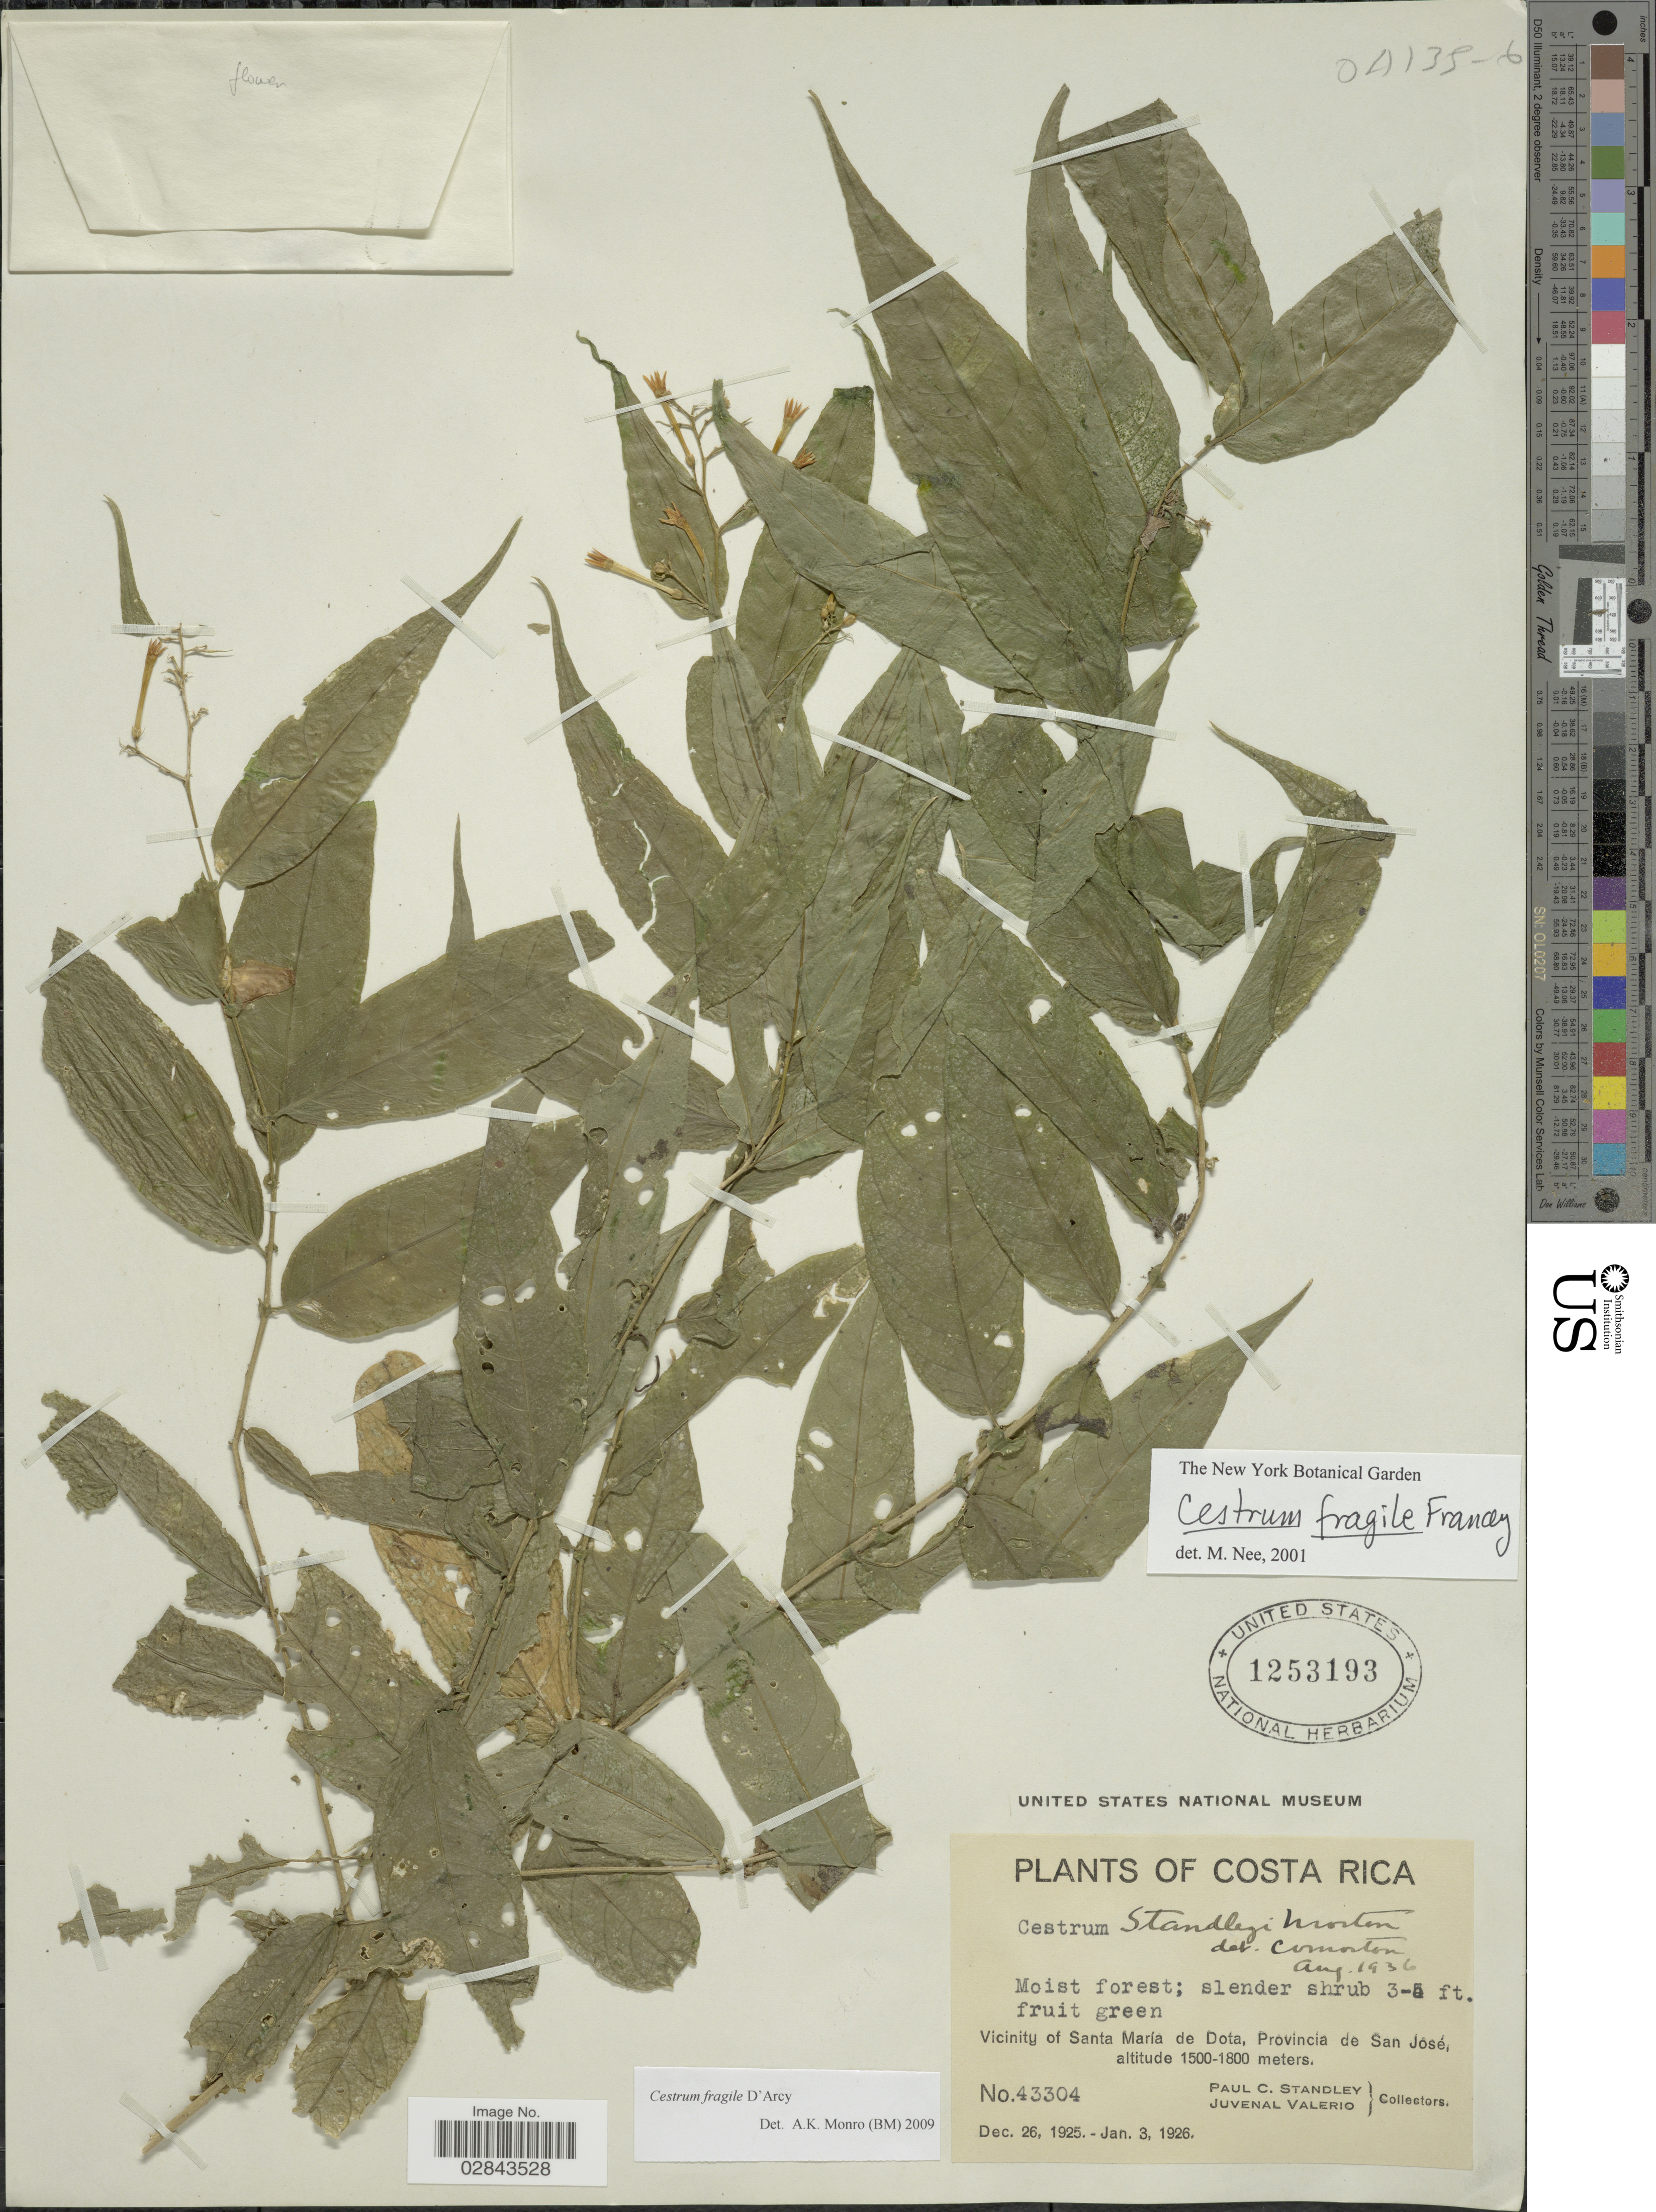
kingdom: Plantae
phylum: Tracheophyta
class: Magnoliopsida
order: Solanales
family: Solanaceae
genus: Cestrum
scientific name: Cestrum fragile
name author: Francey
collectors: P. C. Standley & J. Valerio R.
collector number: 43304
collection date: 1925-12-26/1926-01-03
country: Costa Rica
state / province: San José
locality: Vicinity of Santa María de Dota, Provincia de San José.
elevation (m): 1500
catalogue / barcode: US 1253193